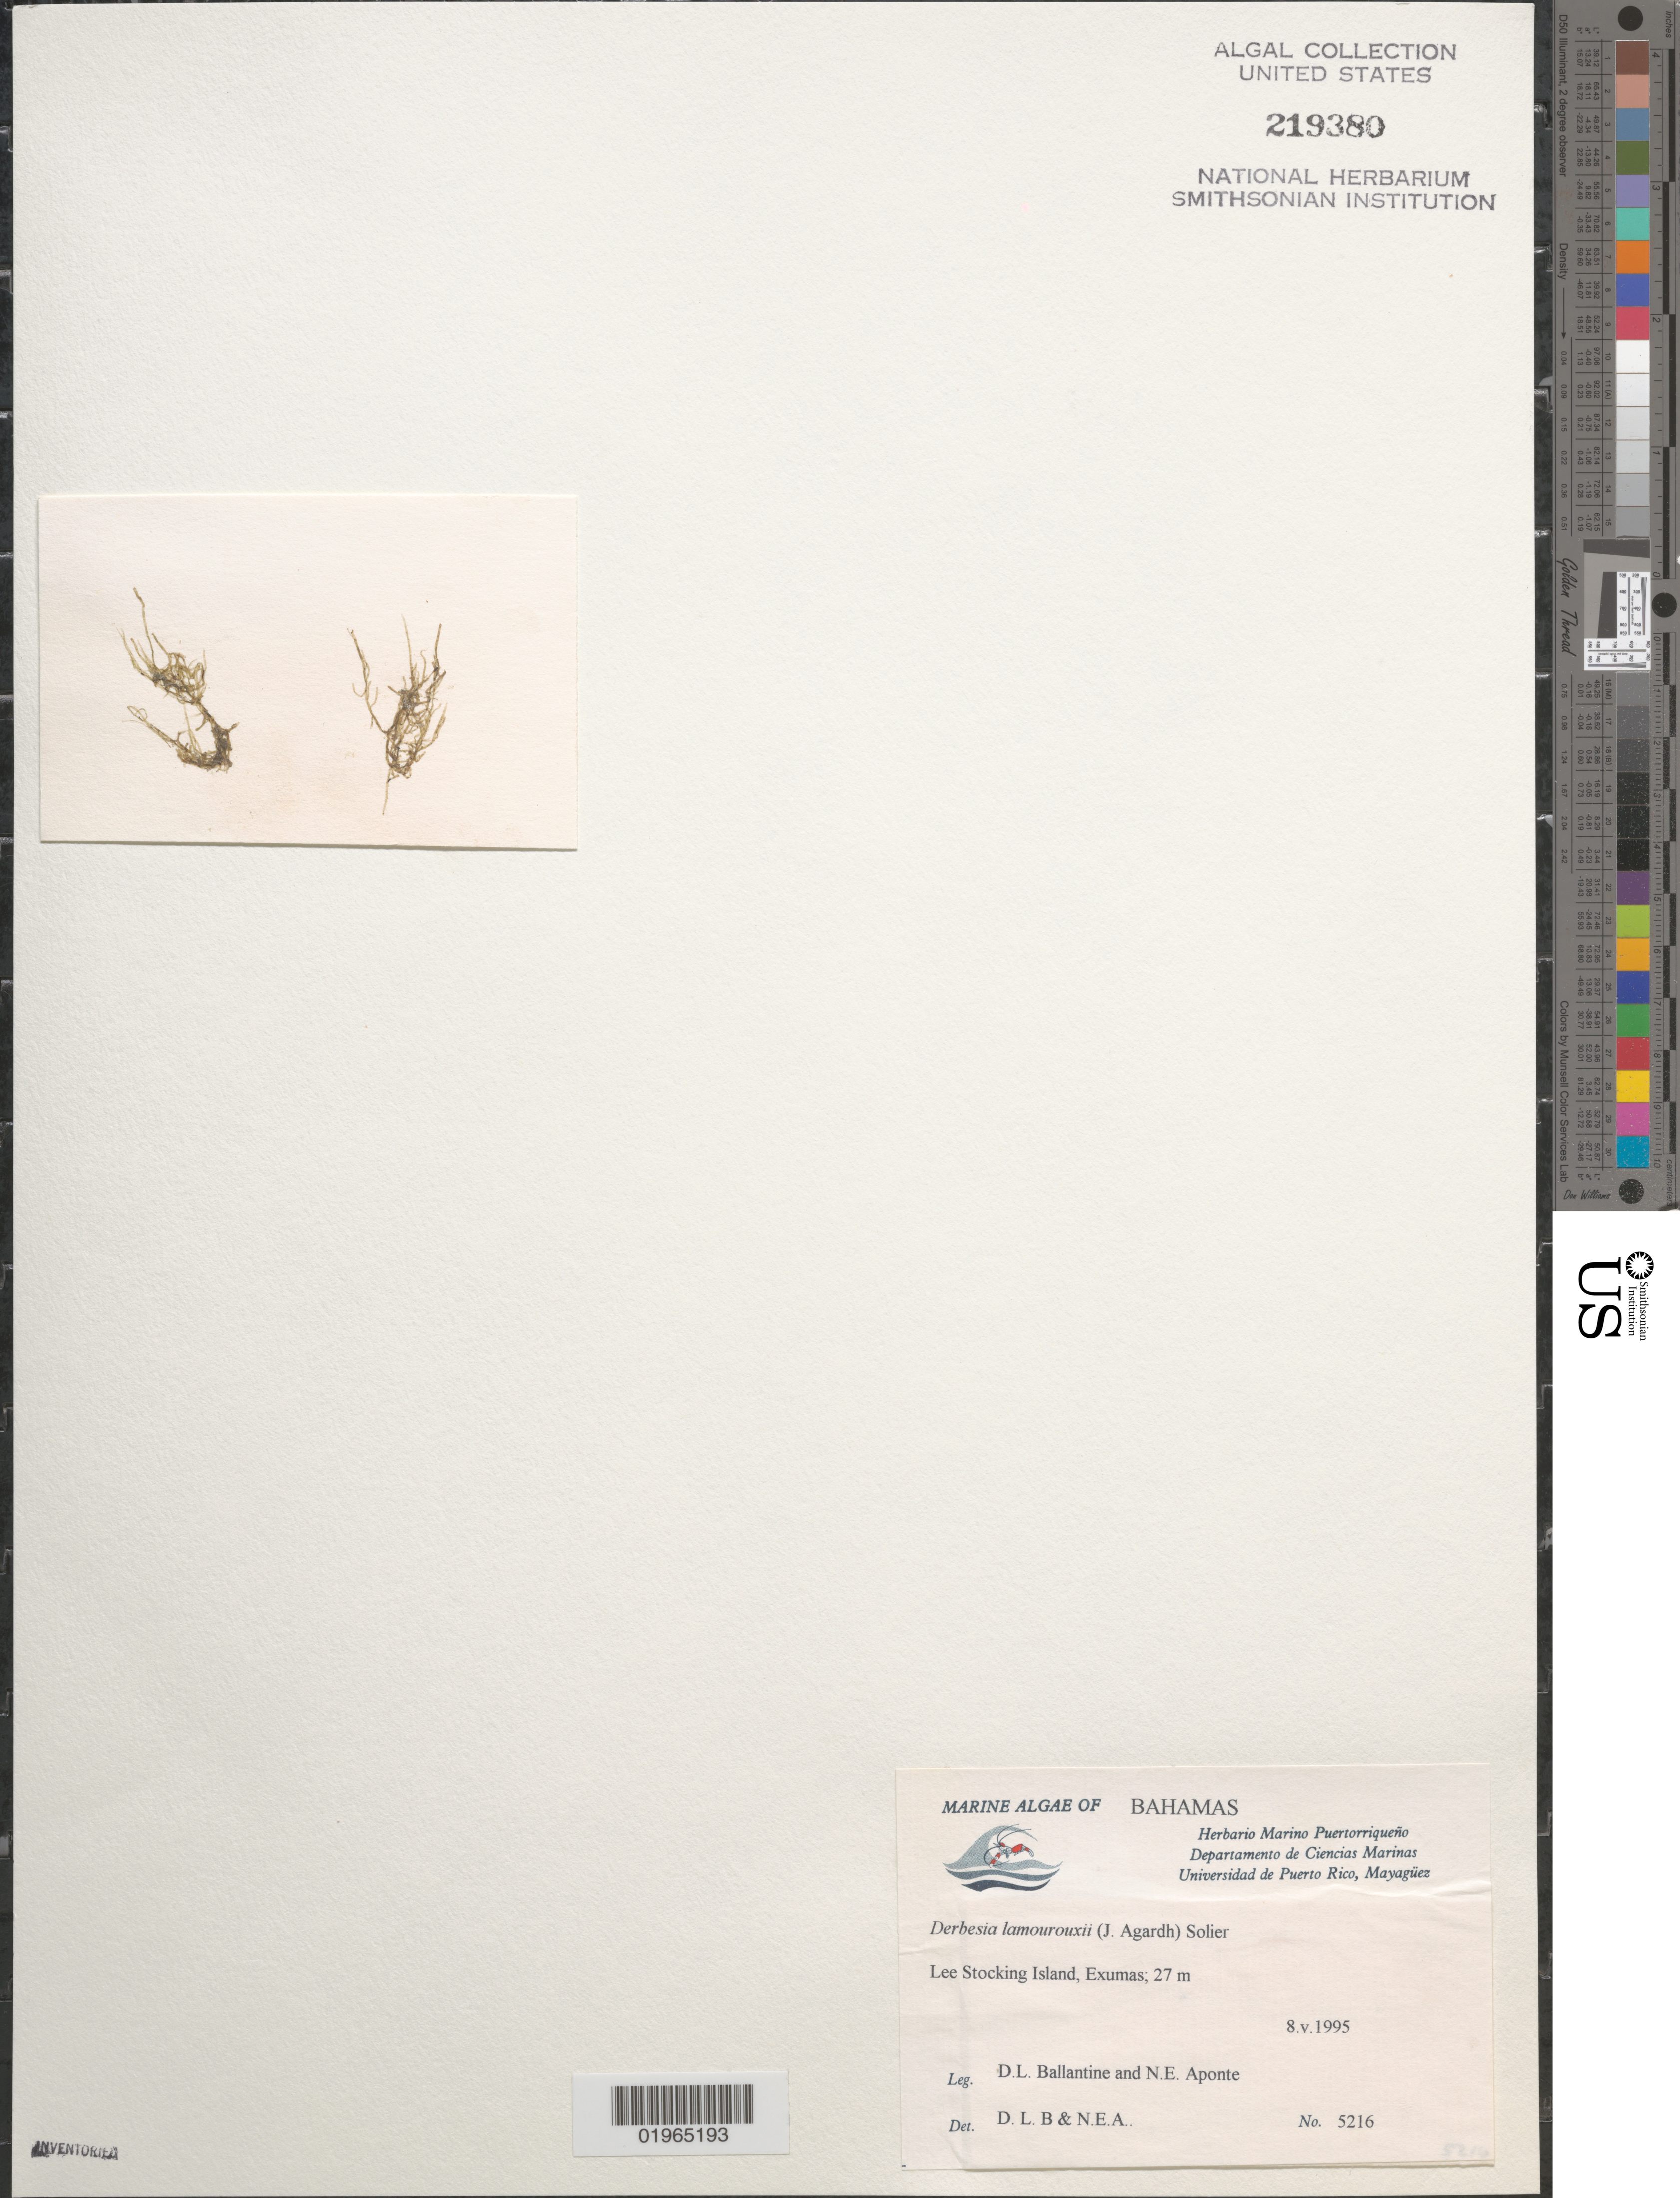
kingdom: Plantae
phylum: Chlorophyta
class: Ulvophyceae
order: Bryopsidales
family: Derbesiaceae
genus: Pedobesia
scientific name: Pedobesia simplex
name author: (Menegh. ex Kütz.) M.J. Wynne & Leliaert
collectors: D.L. Ballantine & N. E. Aponte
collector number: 5216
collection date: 1995-05-08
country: Bahamas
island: Lee Stocking Island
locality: Exumas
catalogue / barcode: US 219380